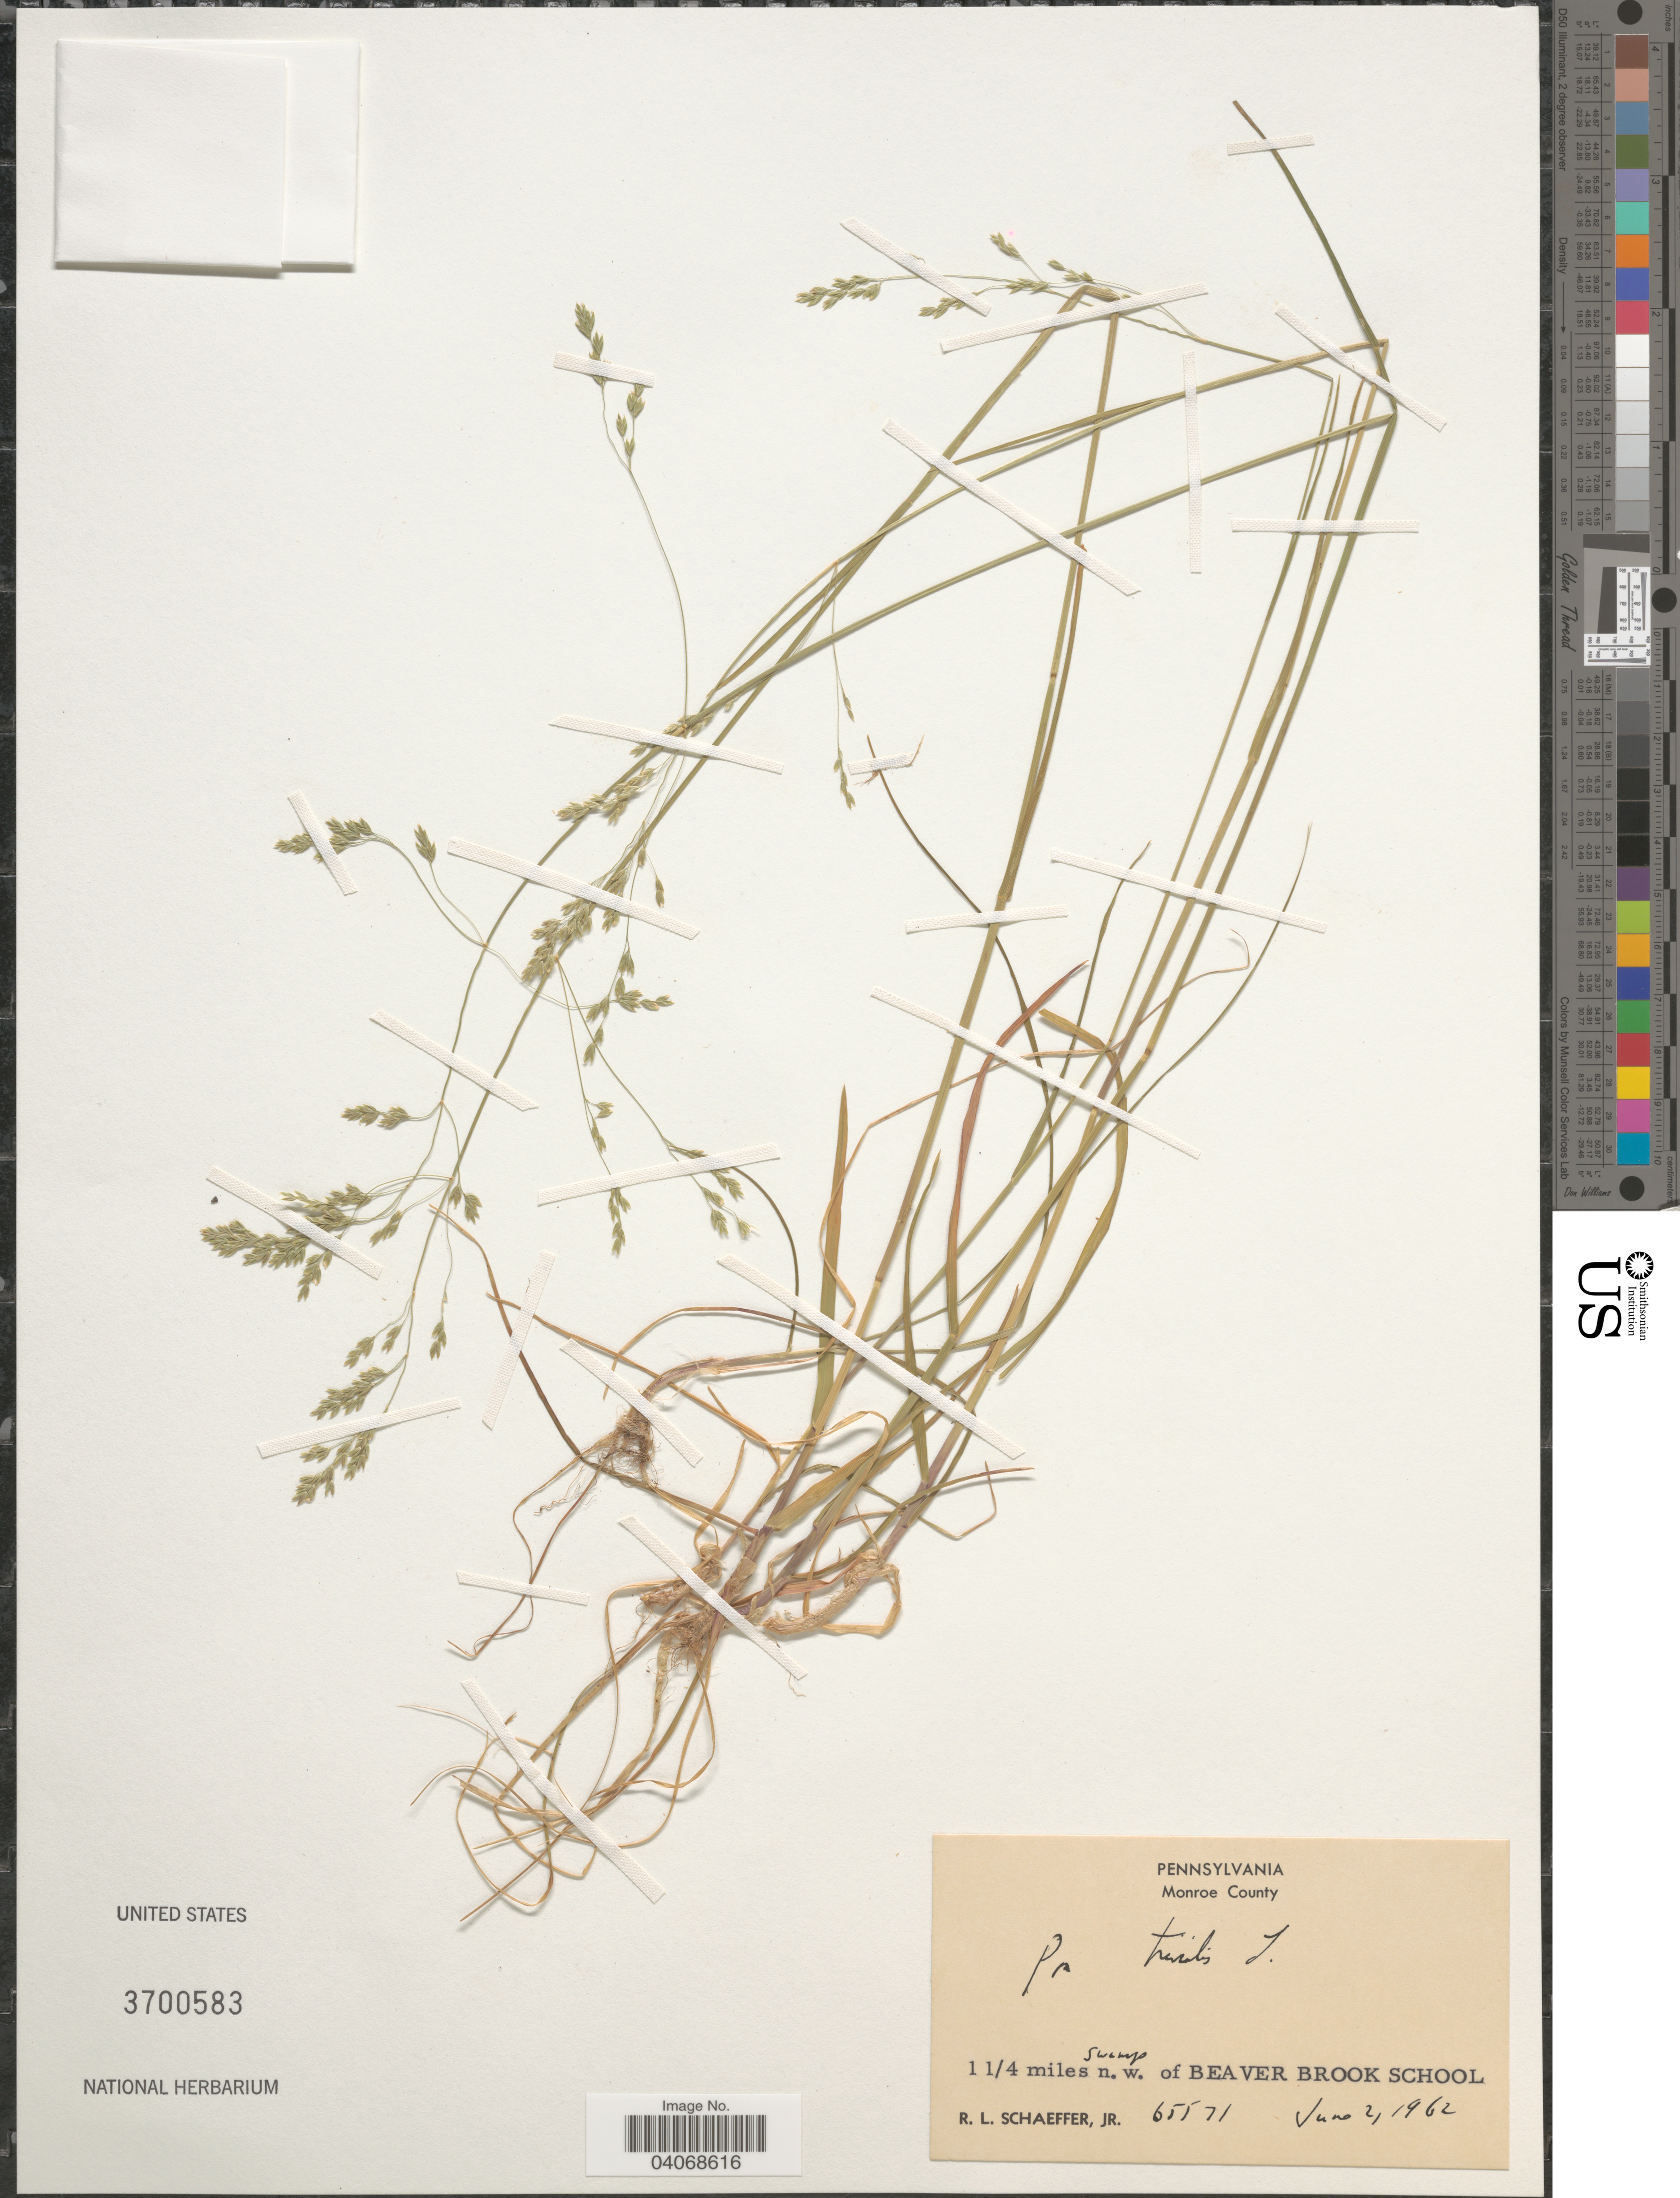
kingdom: Plantae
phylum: Tracheophyta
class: Liliopsida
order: Poales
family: Poaceae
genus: Poa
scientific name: Poa trivialis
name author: L.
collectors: R. L. Schaeffer Jr.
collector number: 65571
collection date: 1962-06-02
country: United States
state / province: Pennsylvania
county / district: Monroe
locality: Monroe County. 1¼ miles n.w. of Beaver Brook School.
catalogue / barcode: US 3700583